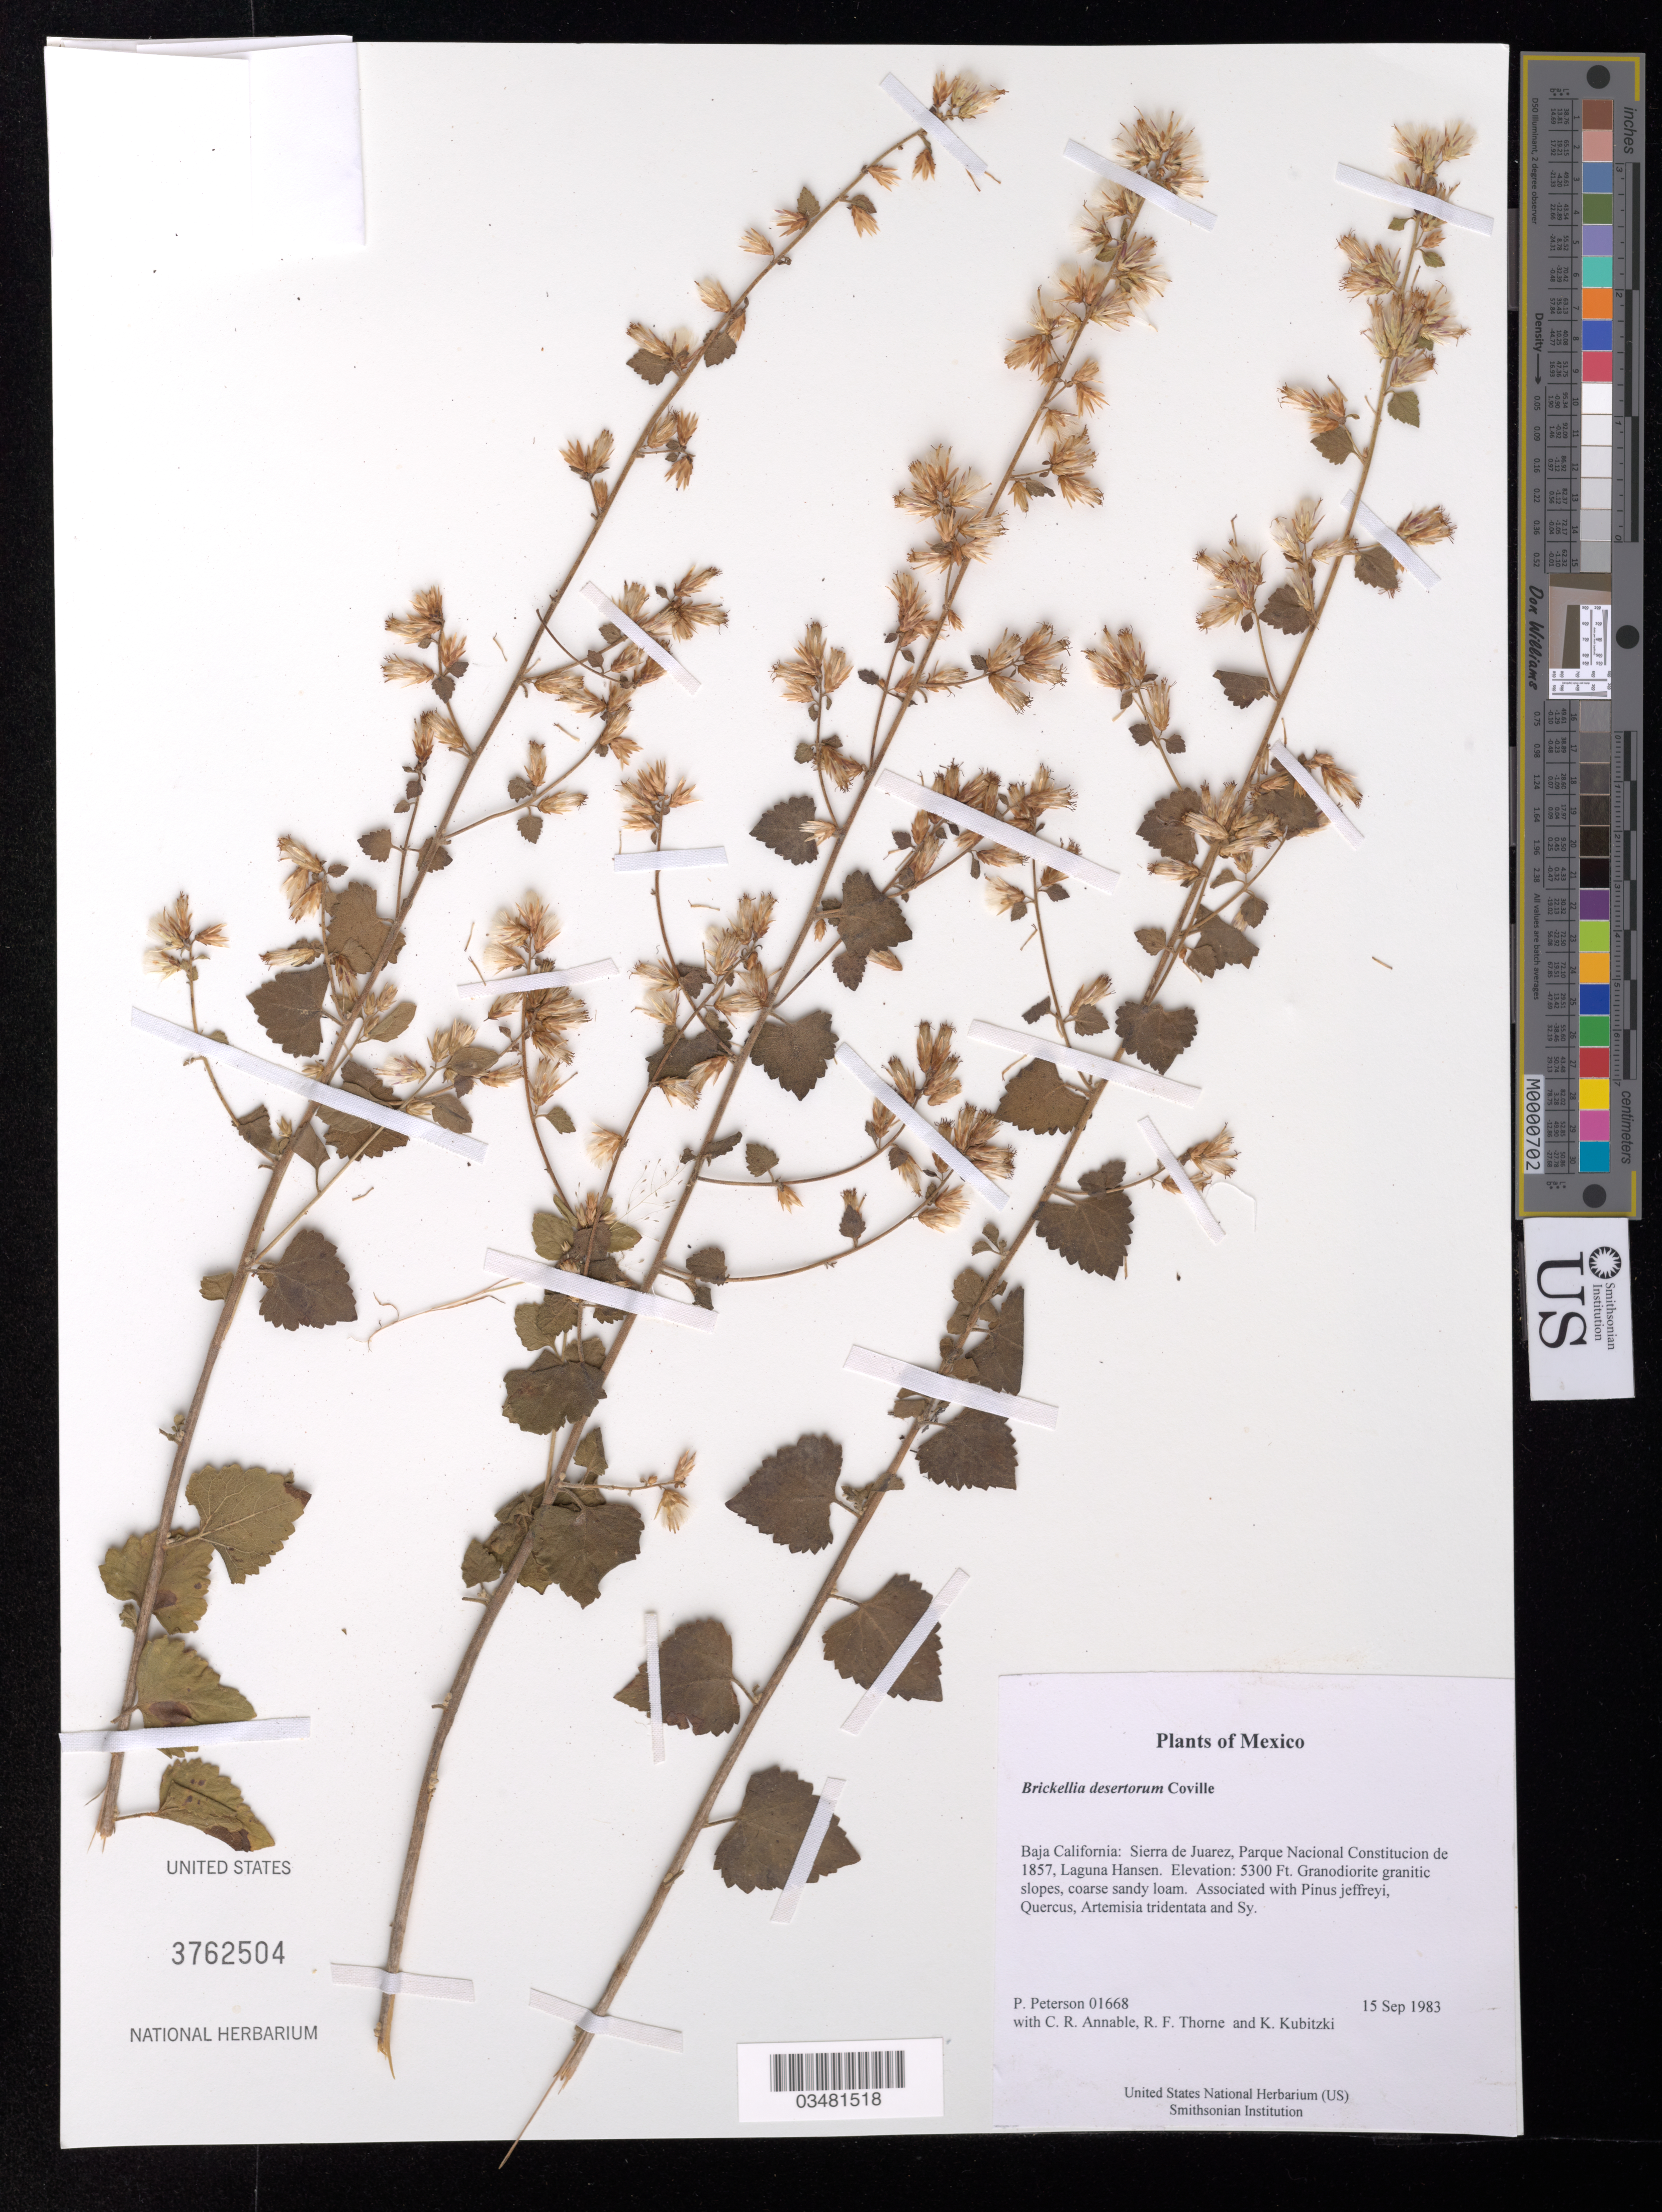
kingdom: Plantae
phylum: Tracheophyta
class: Magnoliopsida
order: Asterales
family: Asteraceae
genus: Brickellia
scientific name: Brickellia desertorum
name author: Coville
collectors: P. M. Peterson, C. R. Annable, R. F. Thorne & K. Kubitzki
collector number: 01668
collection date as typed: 15 Sep 1983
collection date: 1983-09-15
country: Mexico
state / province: Baja California Norte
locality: Sierra de Juarez, Parque Nacional Constitucion de 1857, Laguna Hansen.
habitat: Granodiorite granitic slopes, coarse sandy loam. Associated with Pinus jeffreyi, Quercus, Artemisia tridentata and Sy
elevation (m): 1615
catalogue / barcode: US 3762504